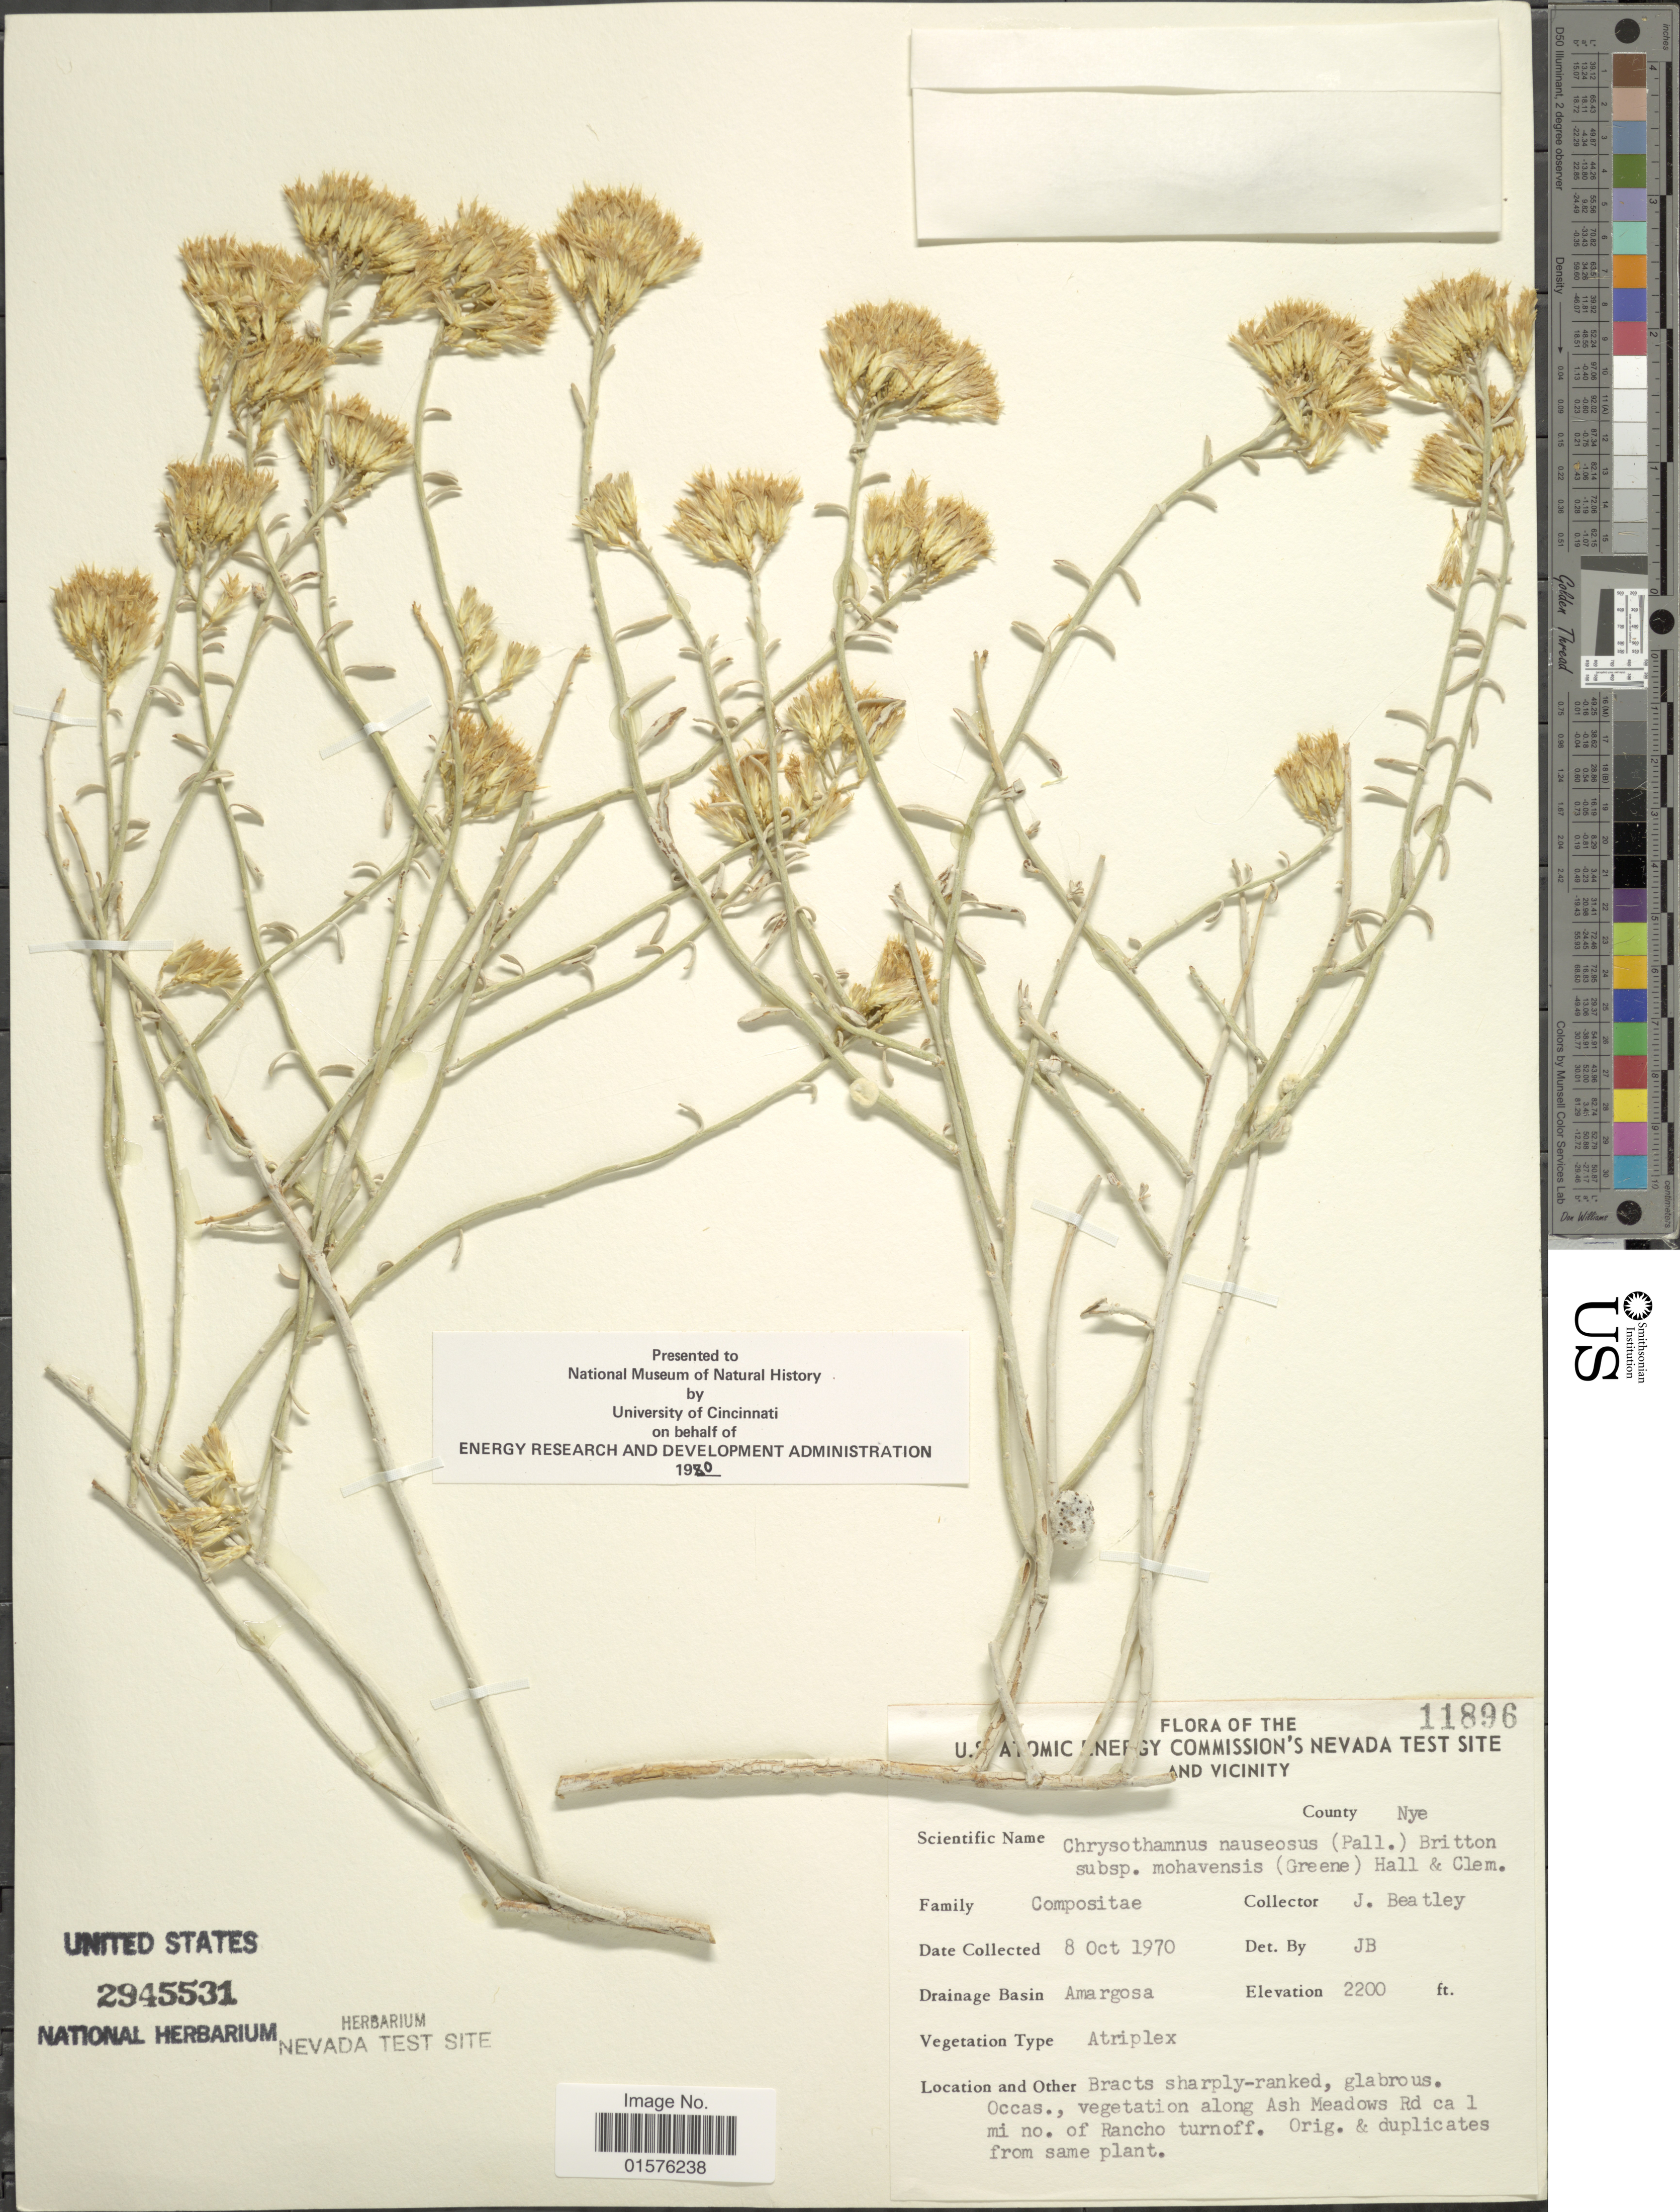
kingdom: Plantae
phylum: Tracheophyta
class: Magnoliopsida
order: Asterales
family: Asteraceae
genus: Ericameria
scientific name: Ericameria nauseosa var. mohavensis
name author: (S.W. Greene) G.L. Nesom & G.I. Baird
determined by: Urbatsch, Lowell E., Curator (LSU), Louisiana State University (UNITED STATES)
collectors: J. C. Beatley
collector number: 11896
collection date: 1970-10-08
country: United States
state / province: Nevada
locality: The U.S. Atomic Energy Commision's Nevada test site and vicinity, County: Nye, Drainage basin: Amargosa, along Ash Meadows Rd ca 1 mi no. of rancho turnoff.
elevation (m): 671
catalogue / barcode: US 2945531